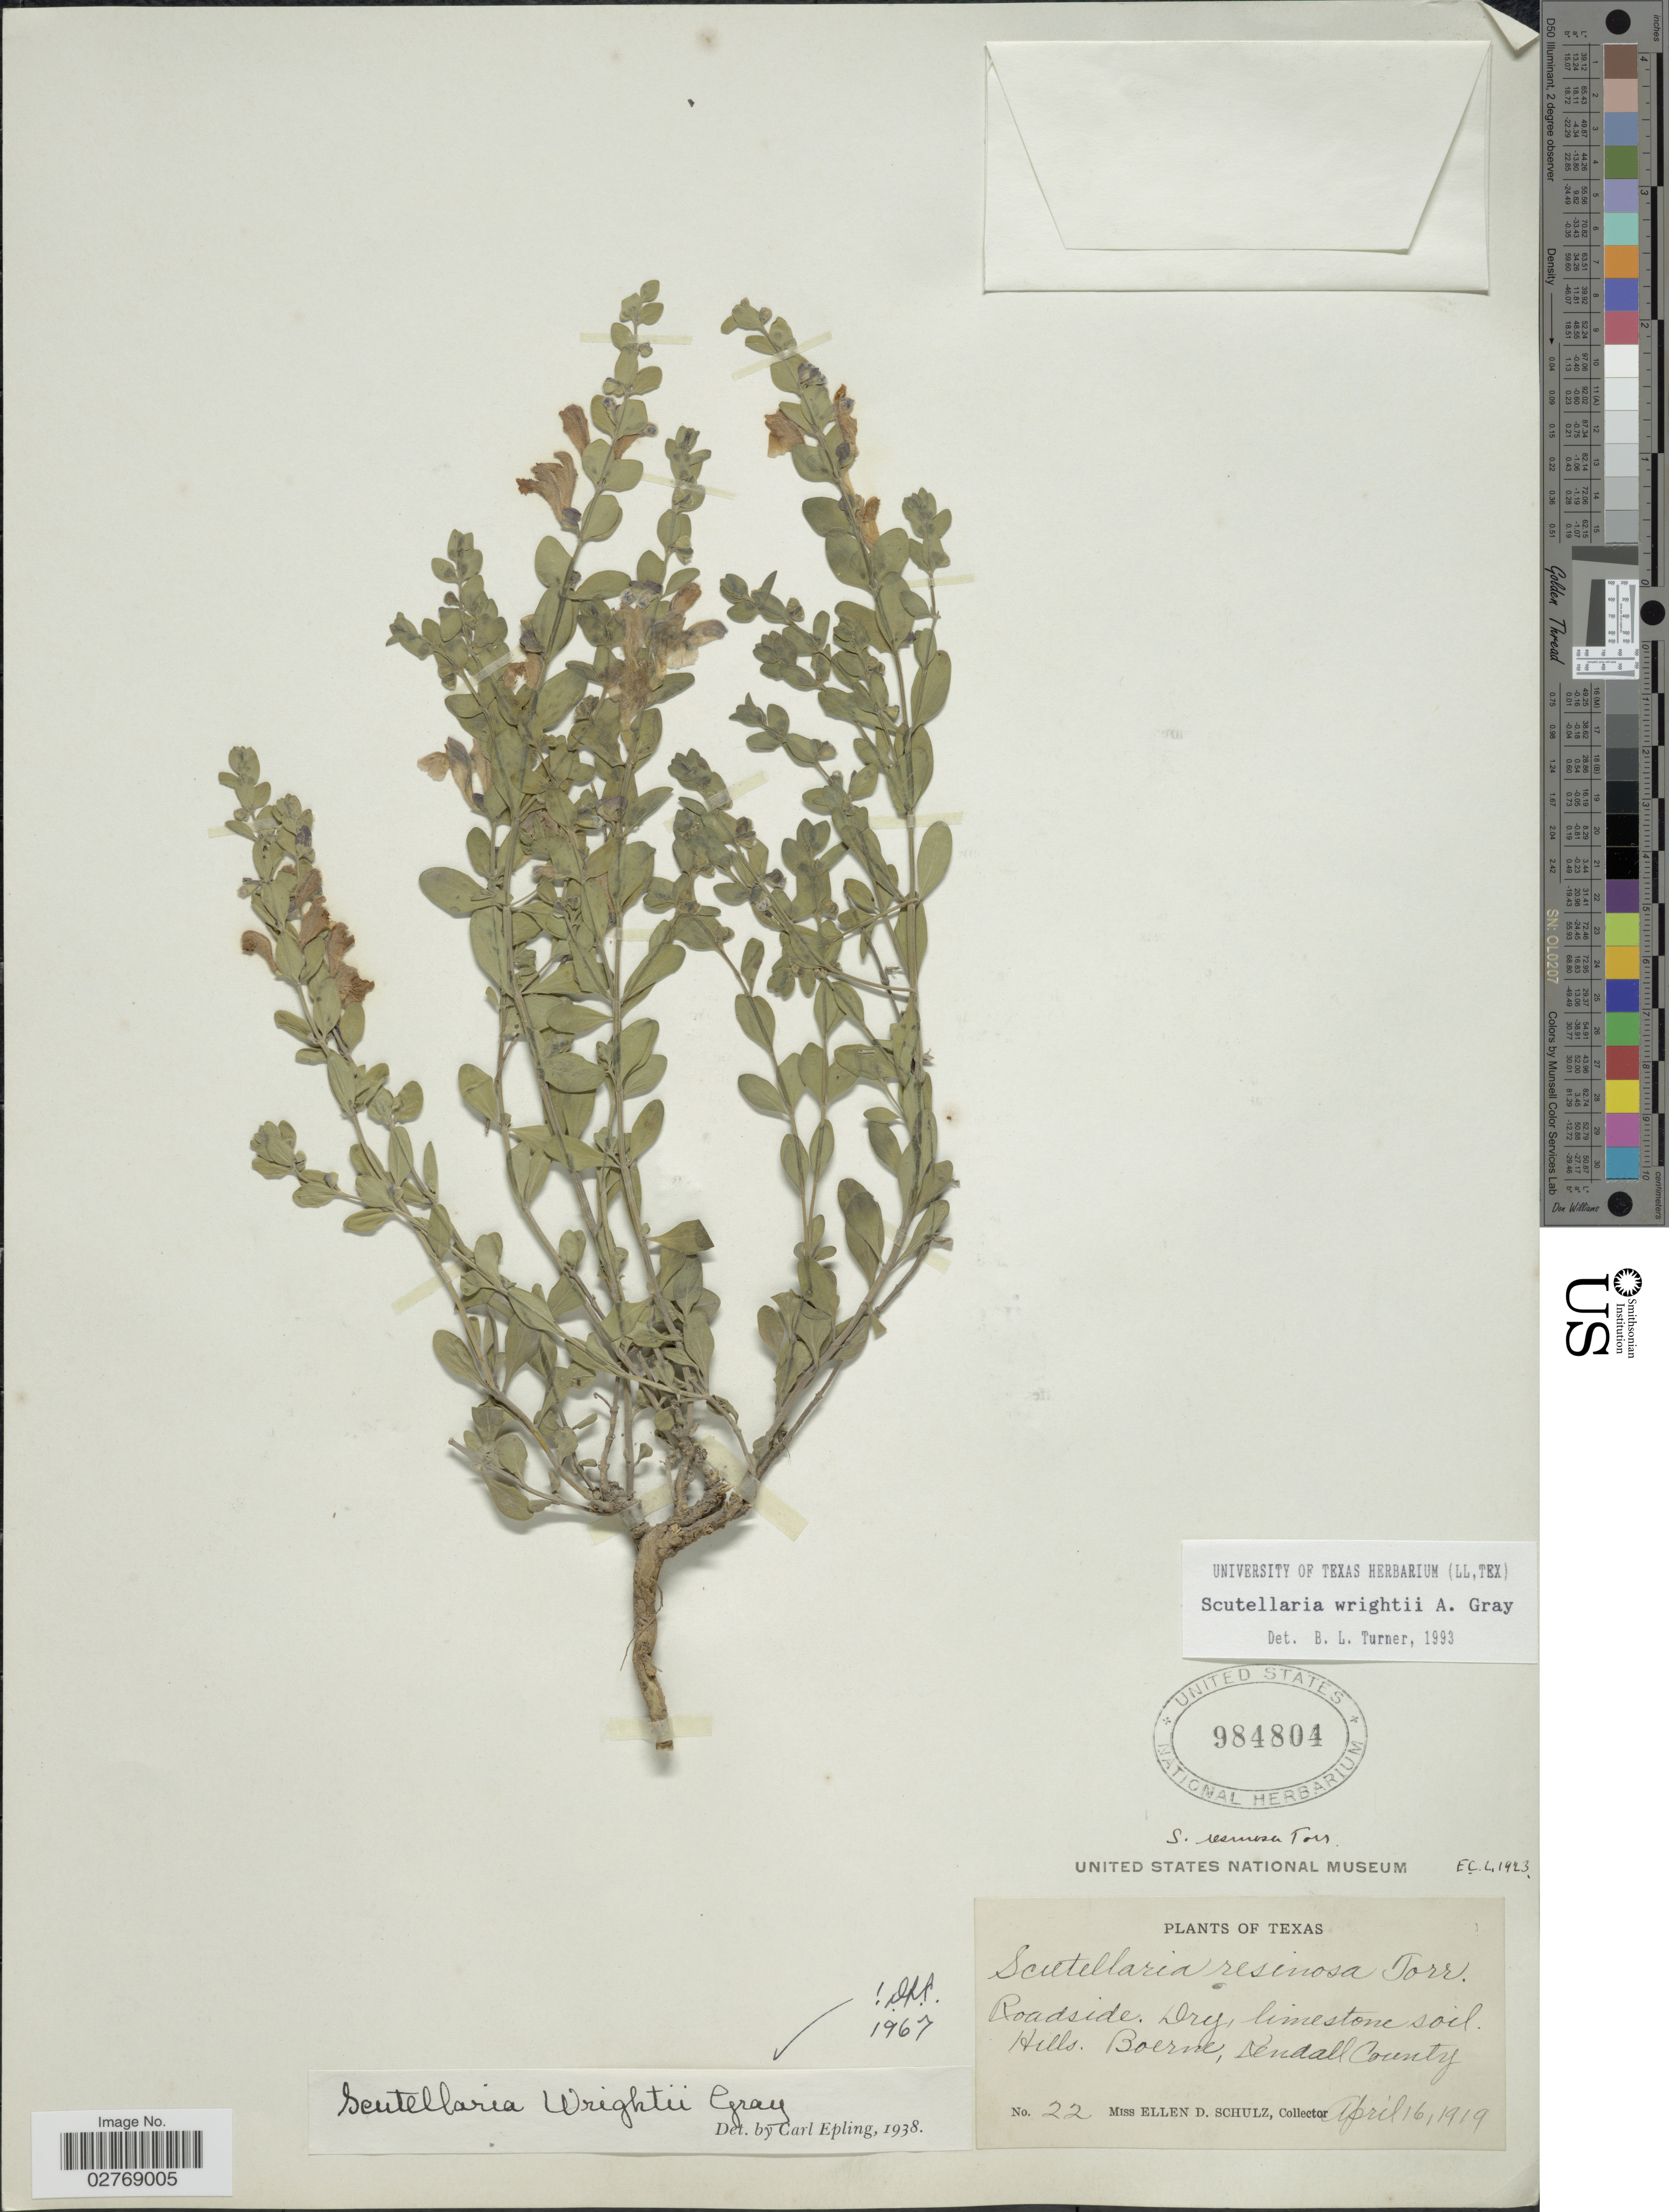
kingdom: Plantae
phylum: Tracheophyta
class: Magnoliopsida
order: Lamiales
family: Lamiaceae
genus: Scutellaria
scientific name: Scutellaria wrightii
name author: A. Gray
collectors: E. D. Schulz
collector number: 22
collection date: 1919-04-16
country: United States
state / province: Texas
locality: Boerne, Kendall County.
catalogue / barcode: US 984804